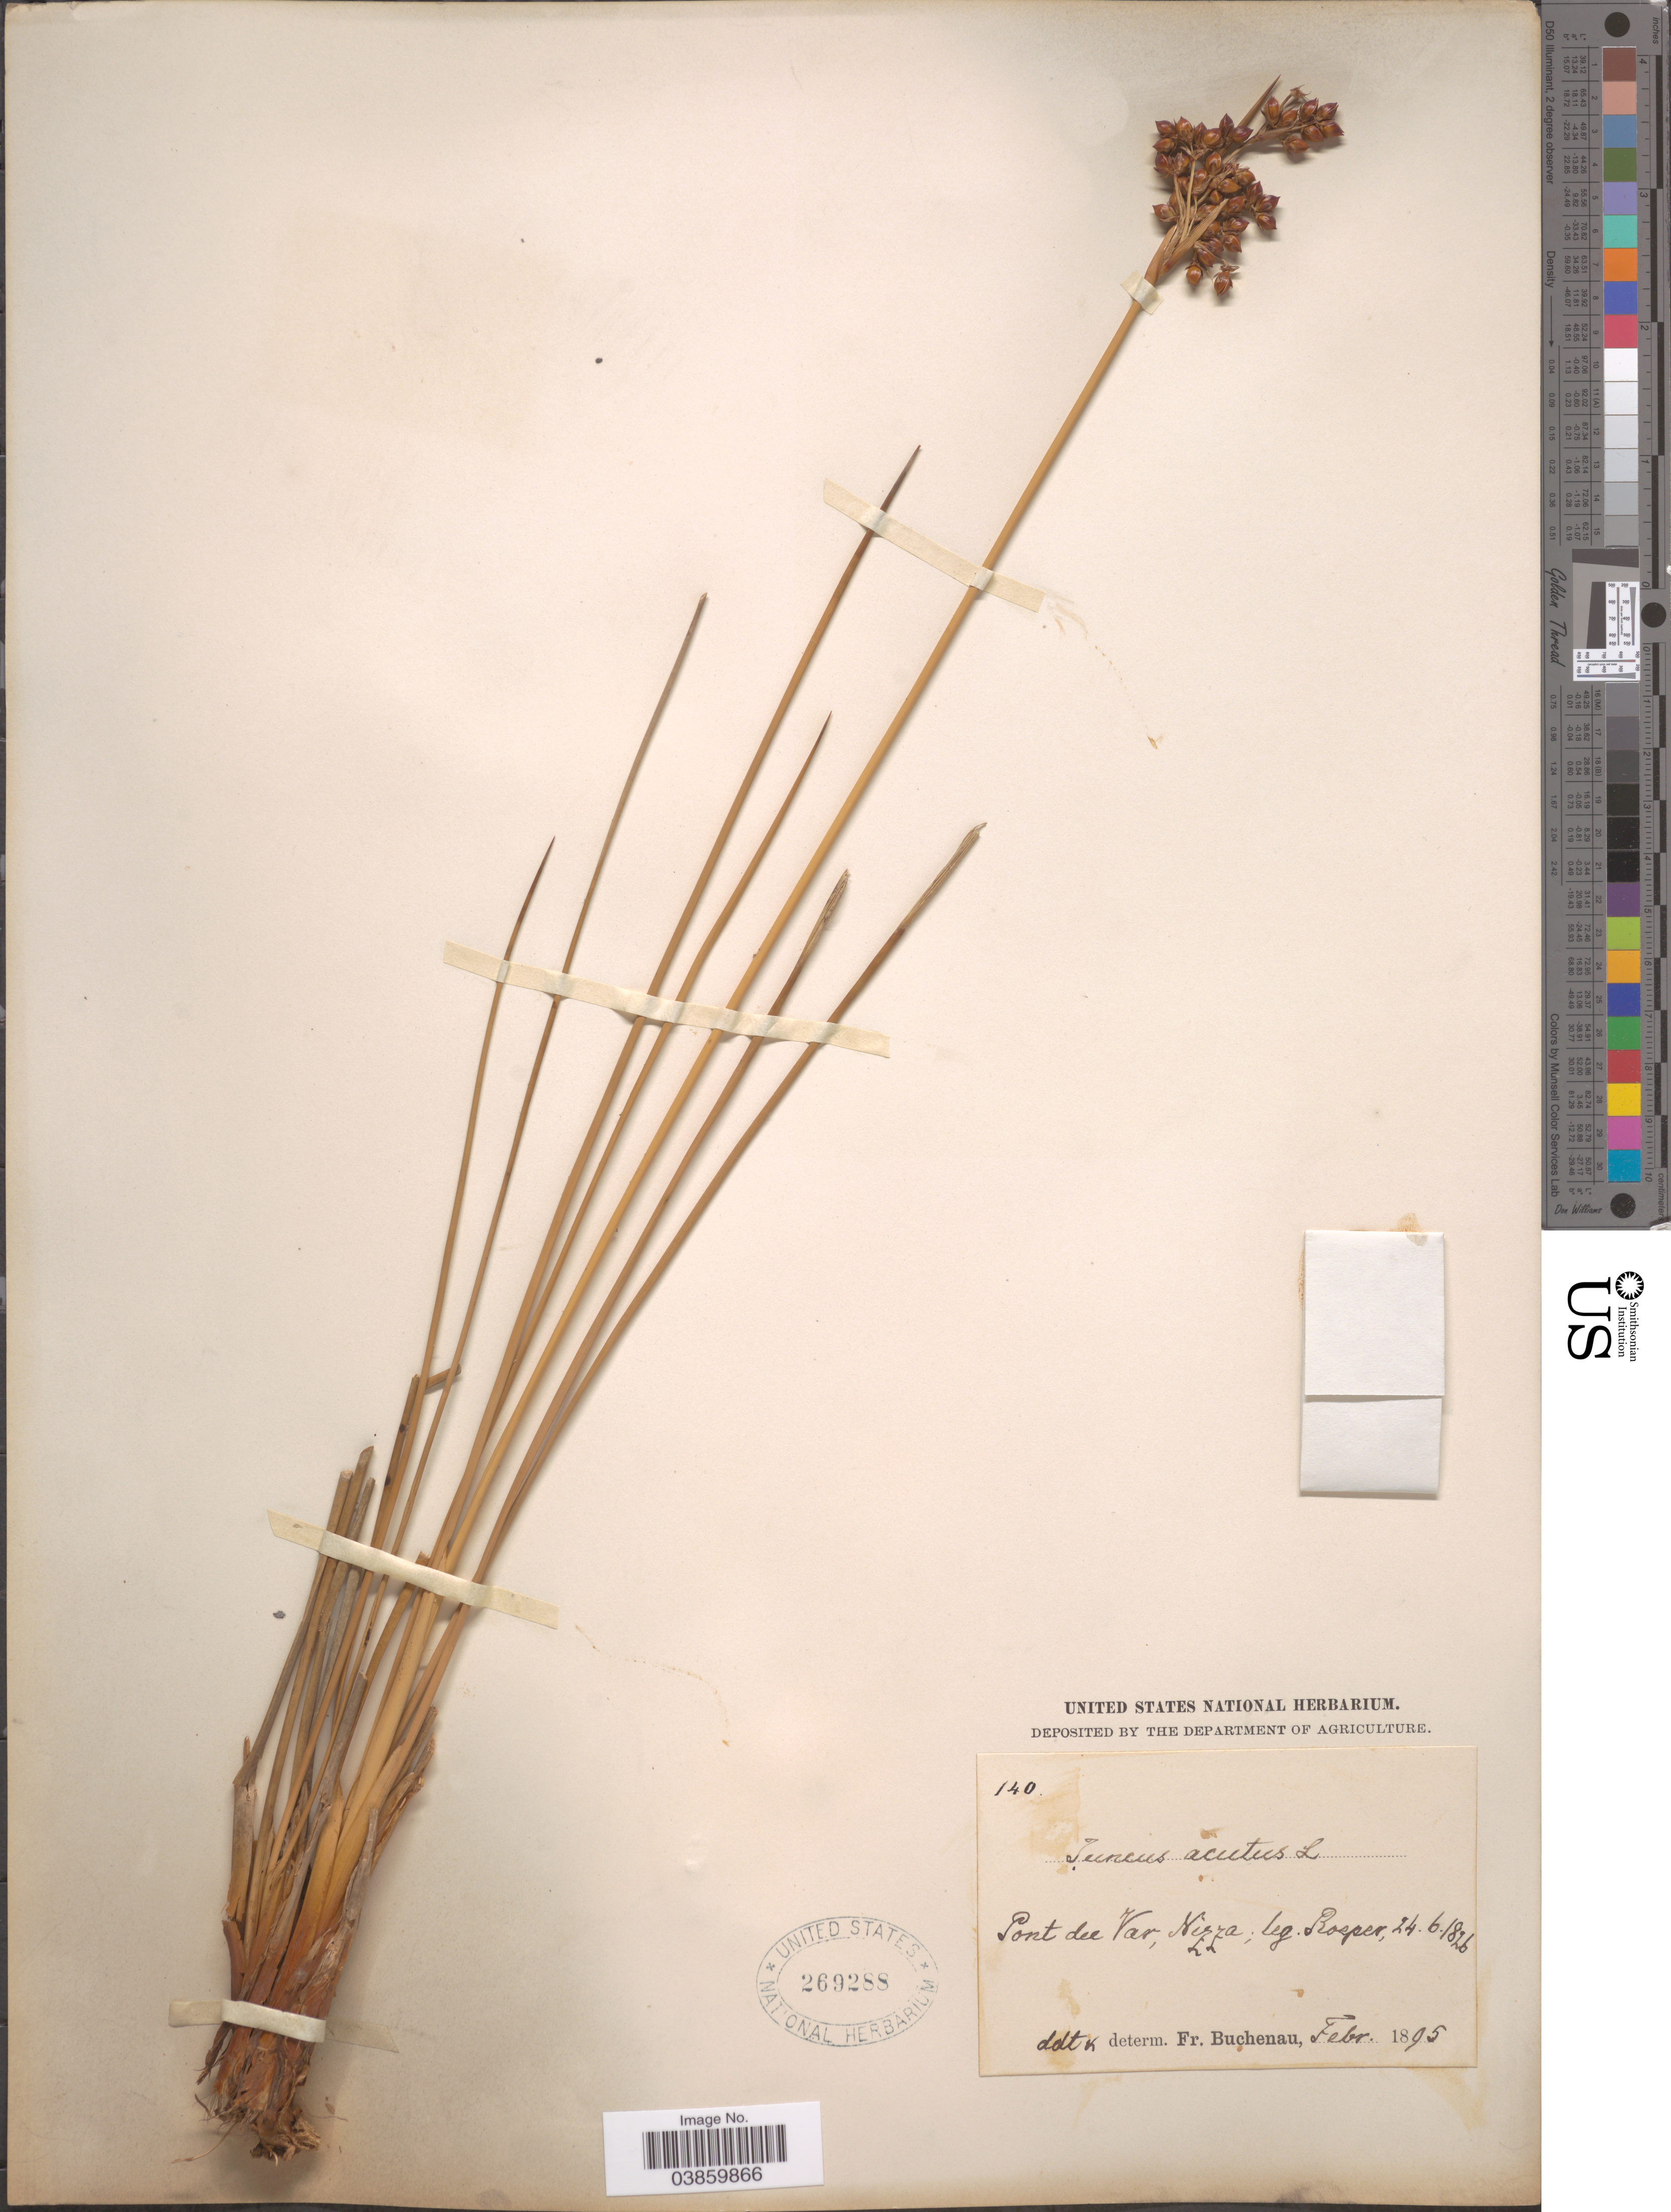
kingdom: Plantae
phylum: Tracheophyta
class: Liliopsida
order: Poales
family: Juncaceae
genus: Juncus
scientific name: Juncus acutus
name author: L.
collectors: Roeper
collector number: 140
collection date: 1826-06-24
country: France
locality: Pont du Var, Nizza.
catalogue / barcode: US 269288